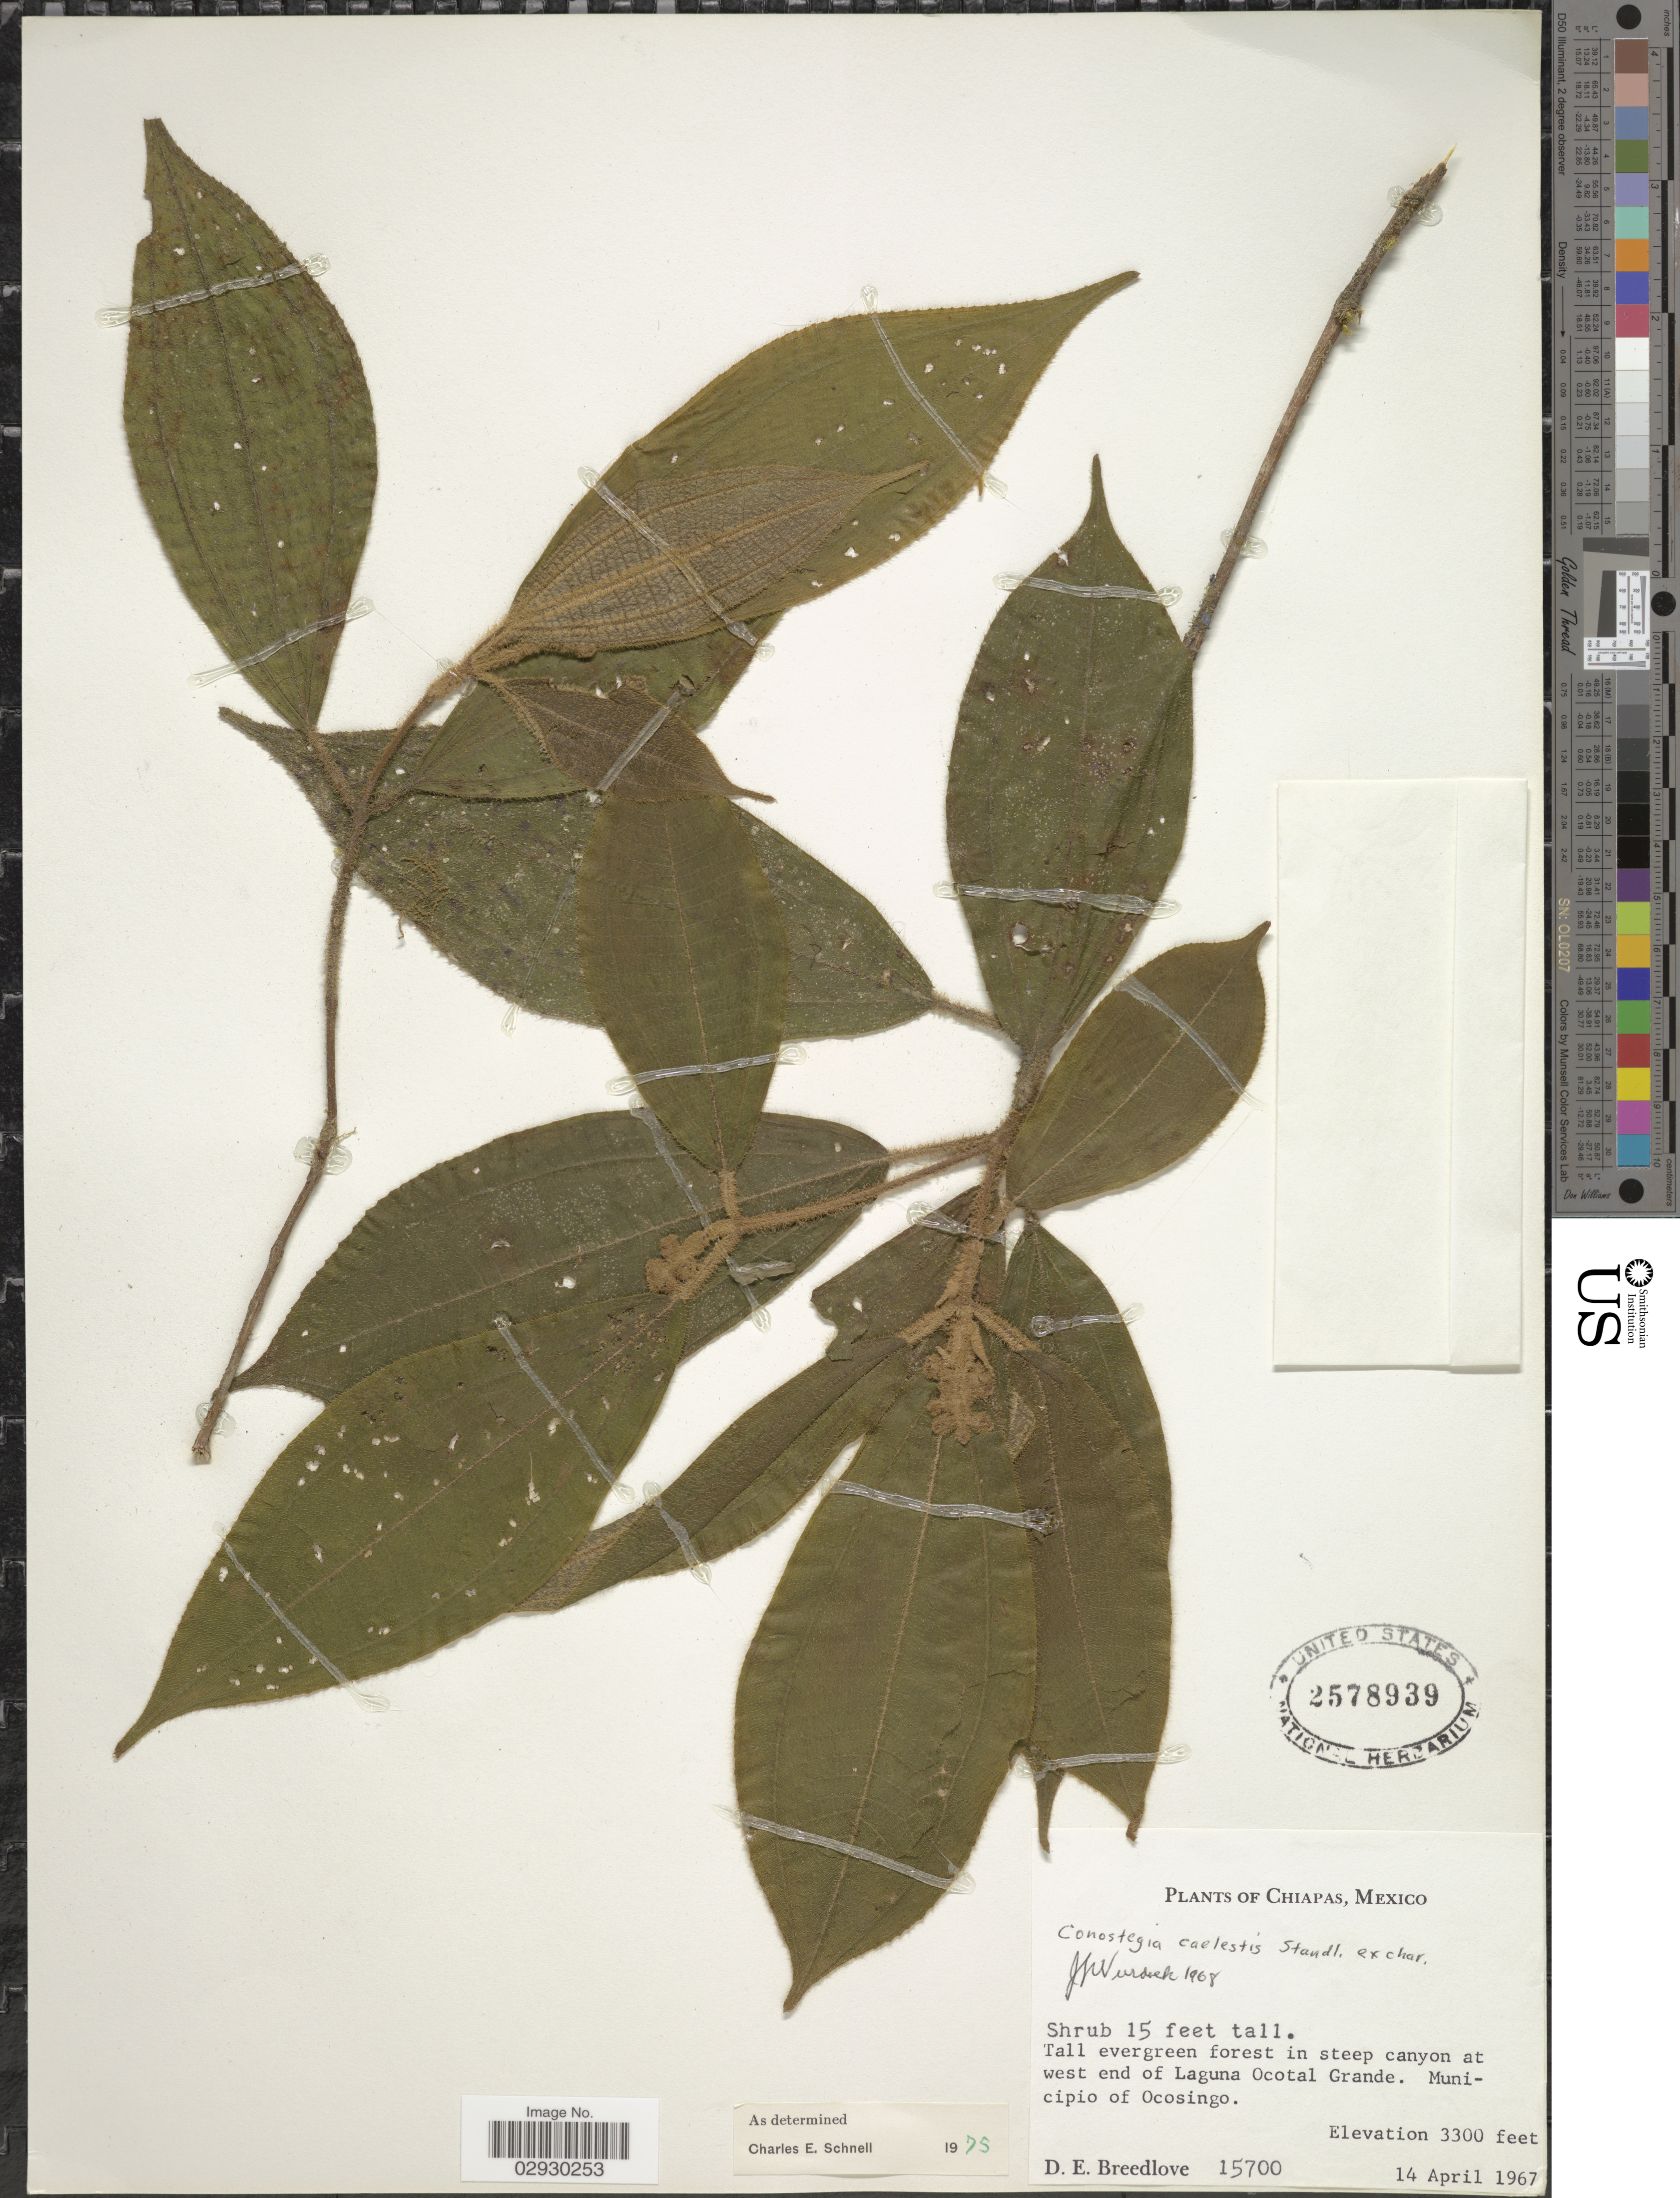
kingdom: Plantae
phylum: Tracheophyta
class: Magnoliopsida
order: Myrtales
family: Melastomataceae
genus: Conostegia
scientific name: Conostegia caelestis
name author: Standl.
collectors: D. E. Breedlove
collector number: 15700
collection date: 1967-04-14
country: Mexico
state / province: Chiapas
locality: Tall evergreen forest in steep canyon at west end of Laguna Ocotal Grande. Municipio of Ocosingo.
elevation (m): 1006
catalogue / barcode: US 2578939